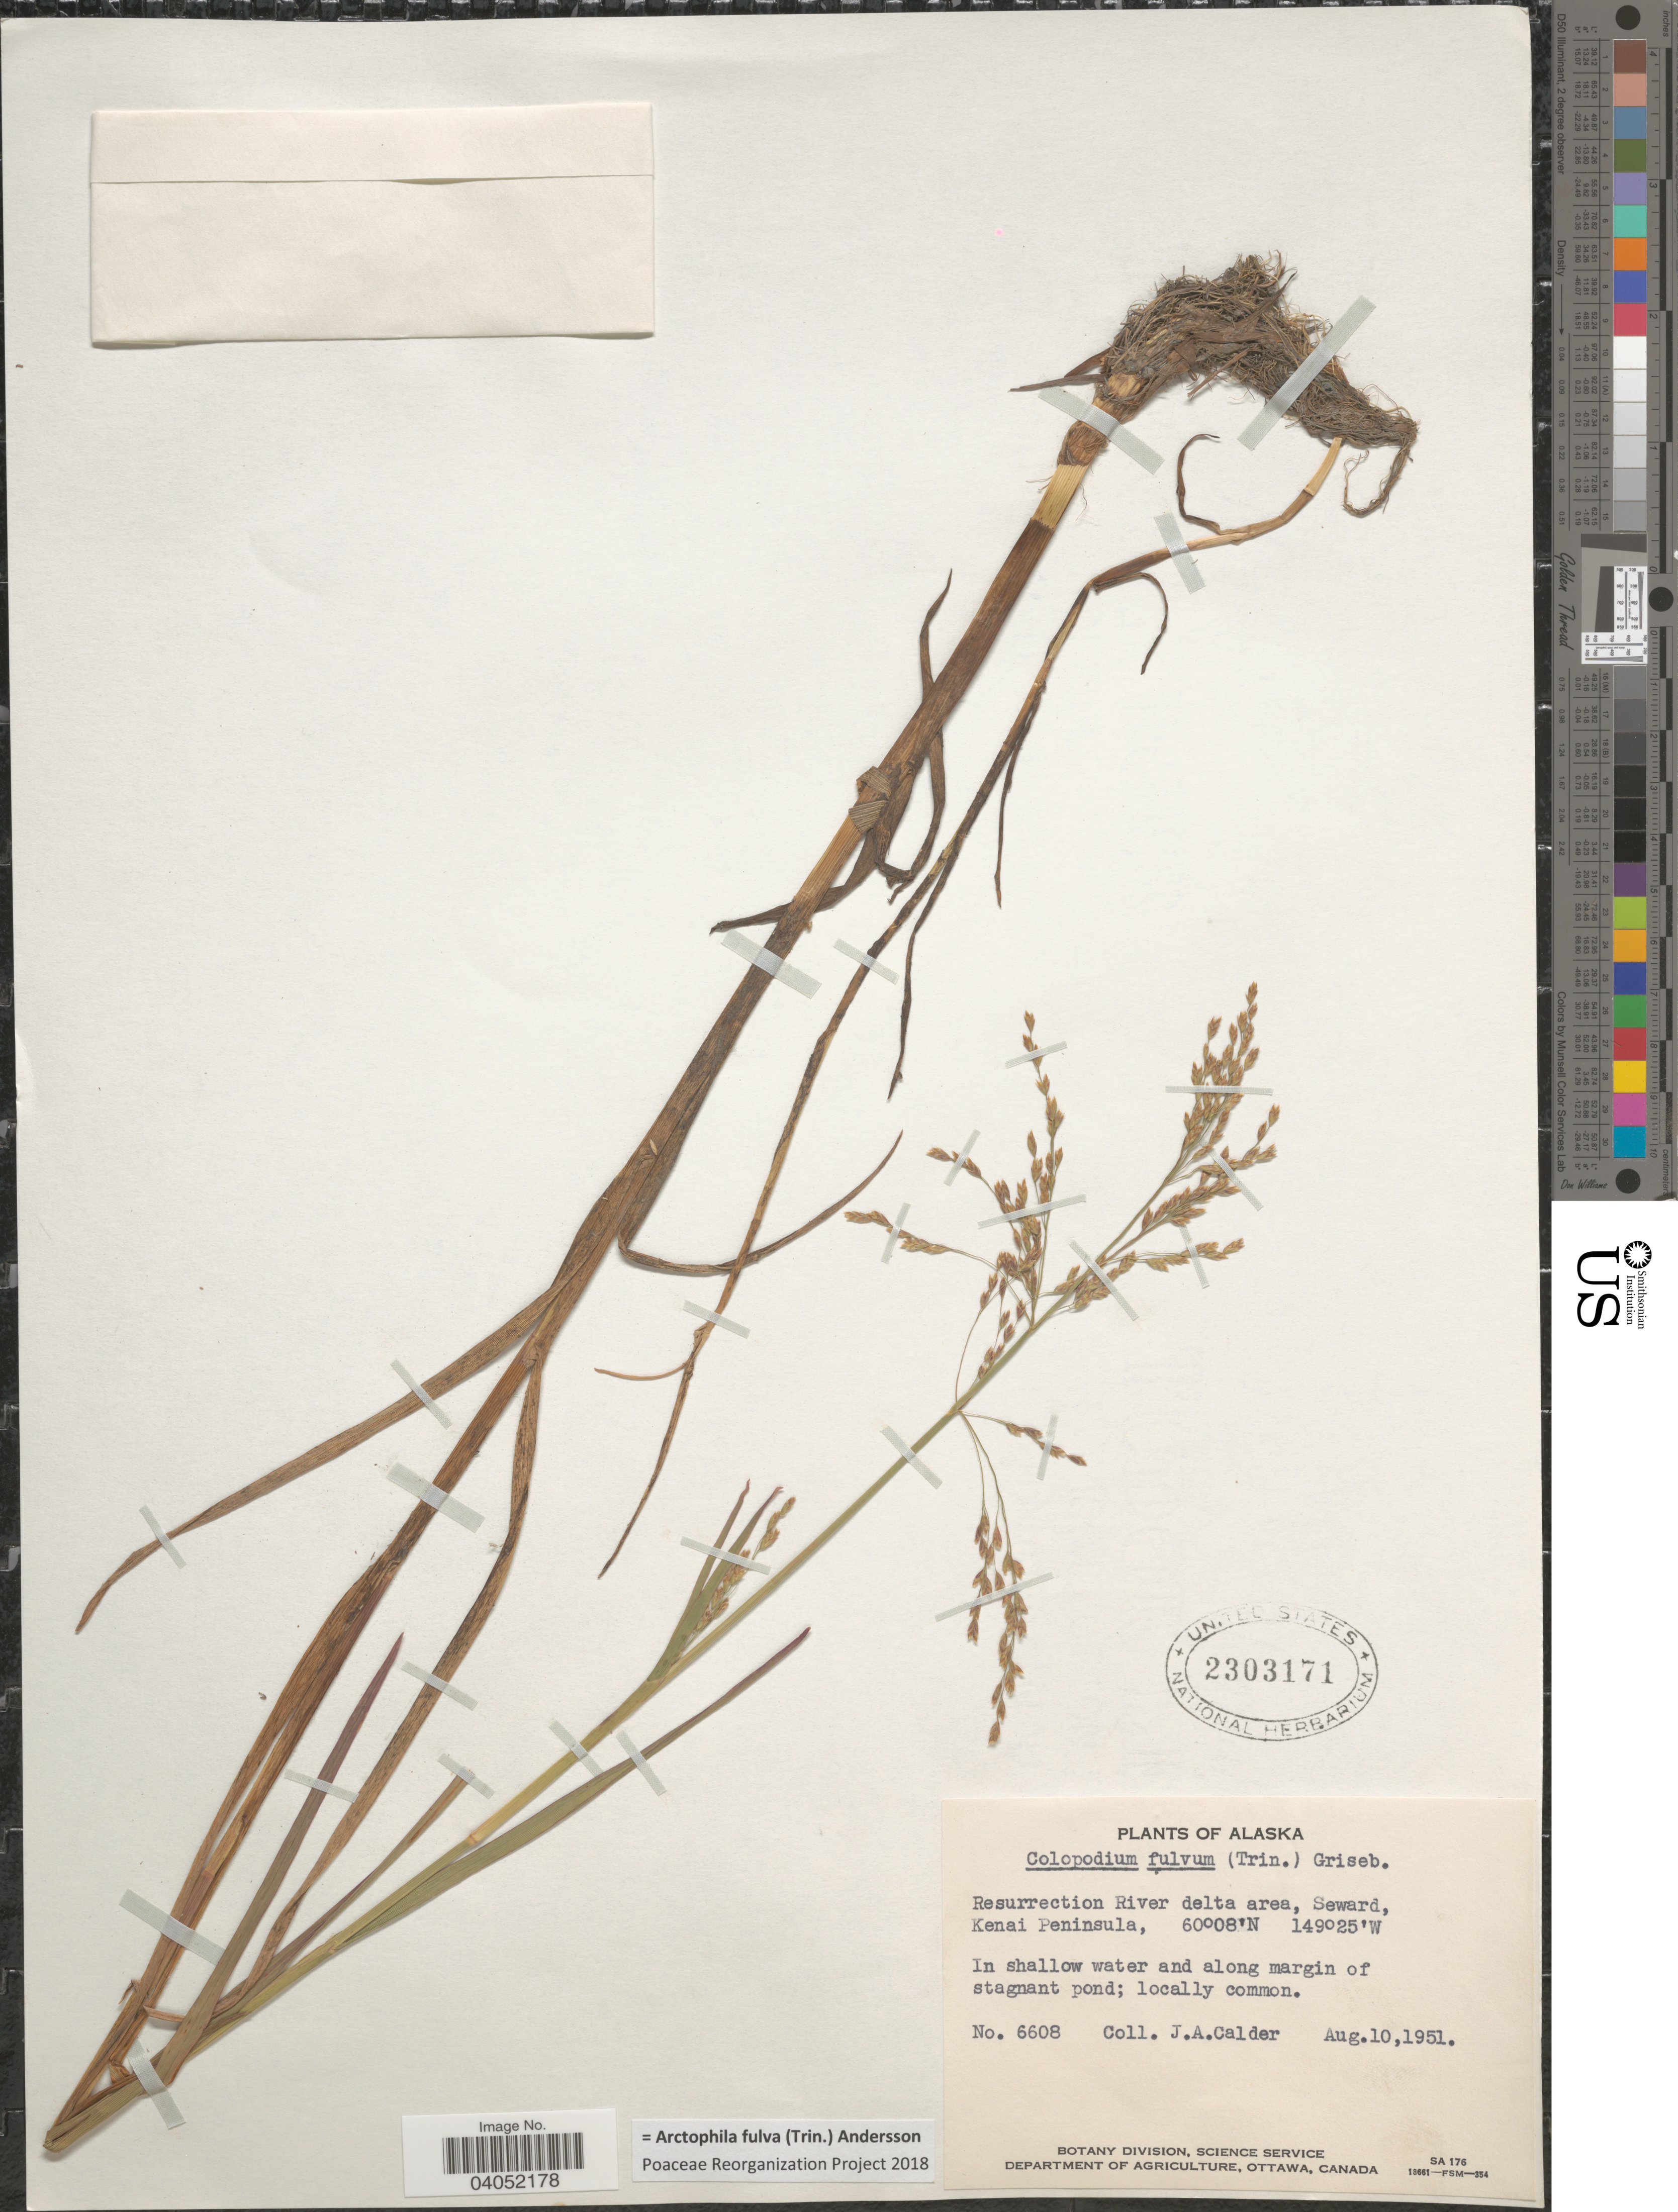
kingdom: Plantae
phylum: Tracheophyta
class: Liliopsida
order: Poales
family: Poaceae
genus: Arctophila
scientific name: Arctophila fulva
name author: (Trin.) Andersson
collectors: J. A. Calder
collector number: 6608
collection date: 1951-08-10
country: United States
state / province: Alaska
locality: Resurrection River delta area, Seward, Kenai Peninsula.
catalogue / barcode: US 2303171